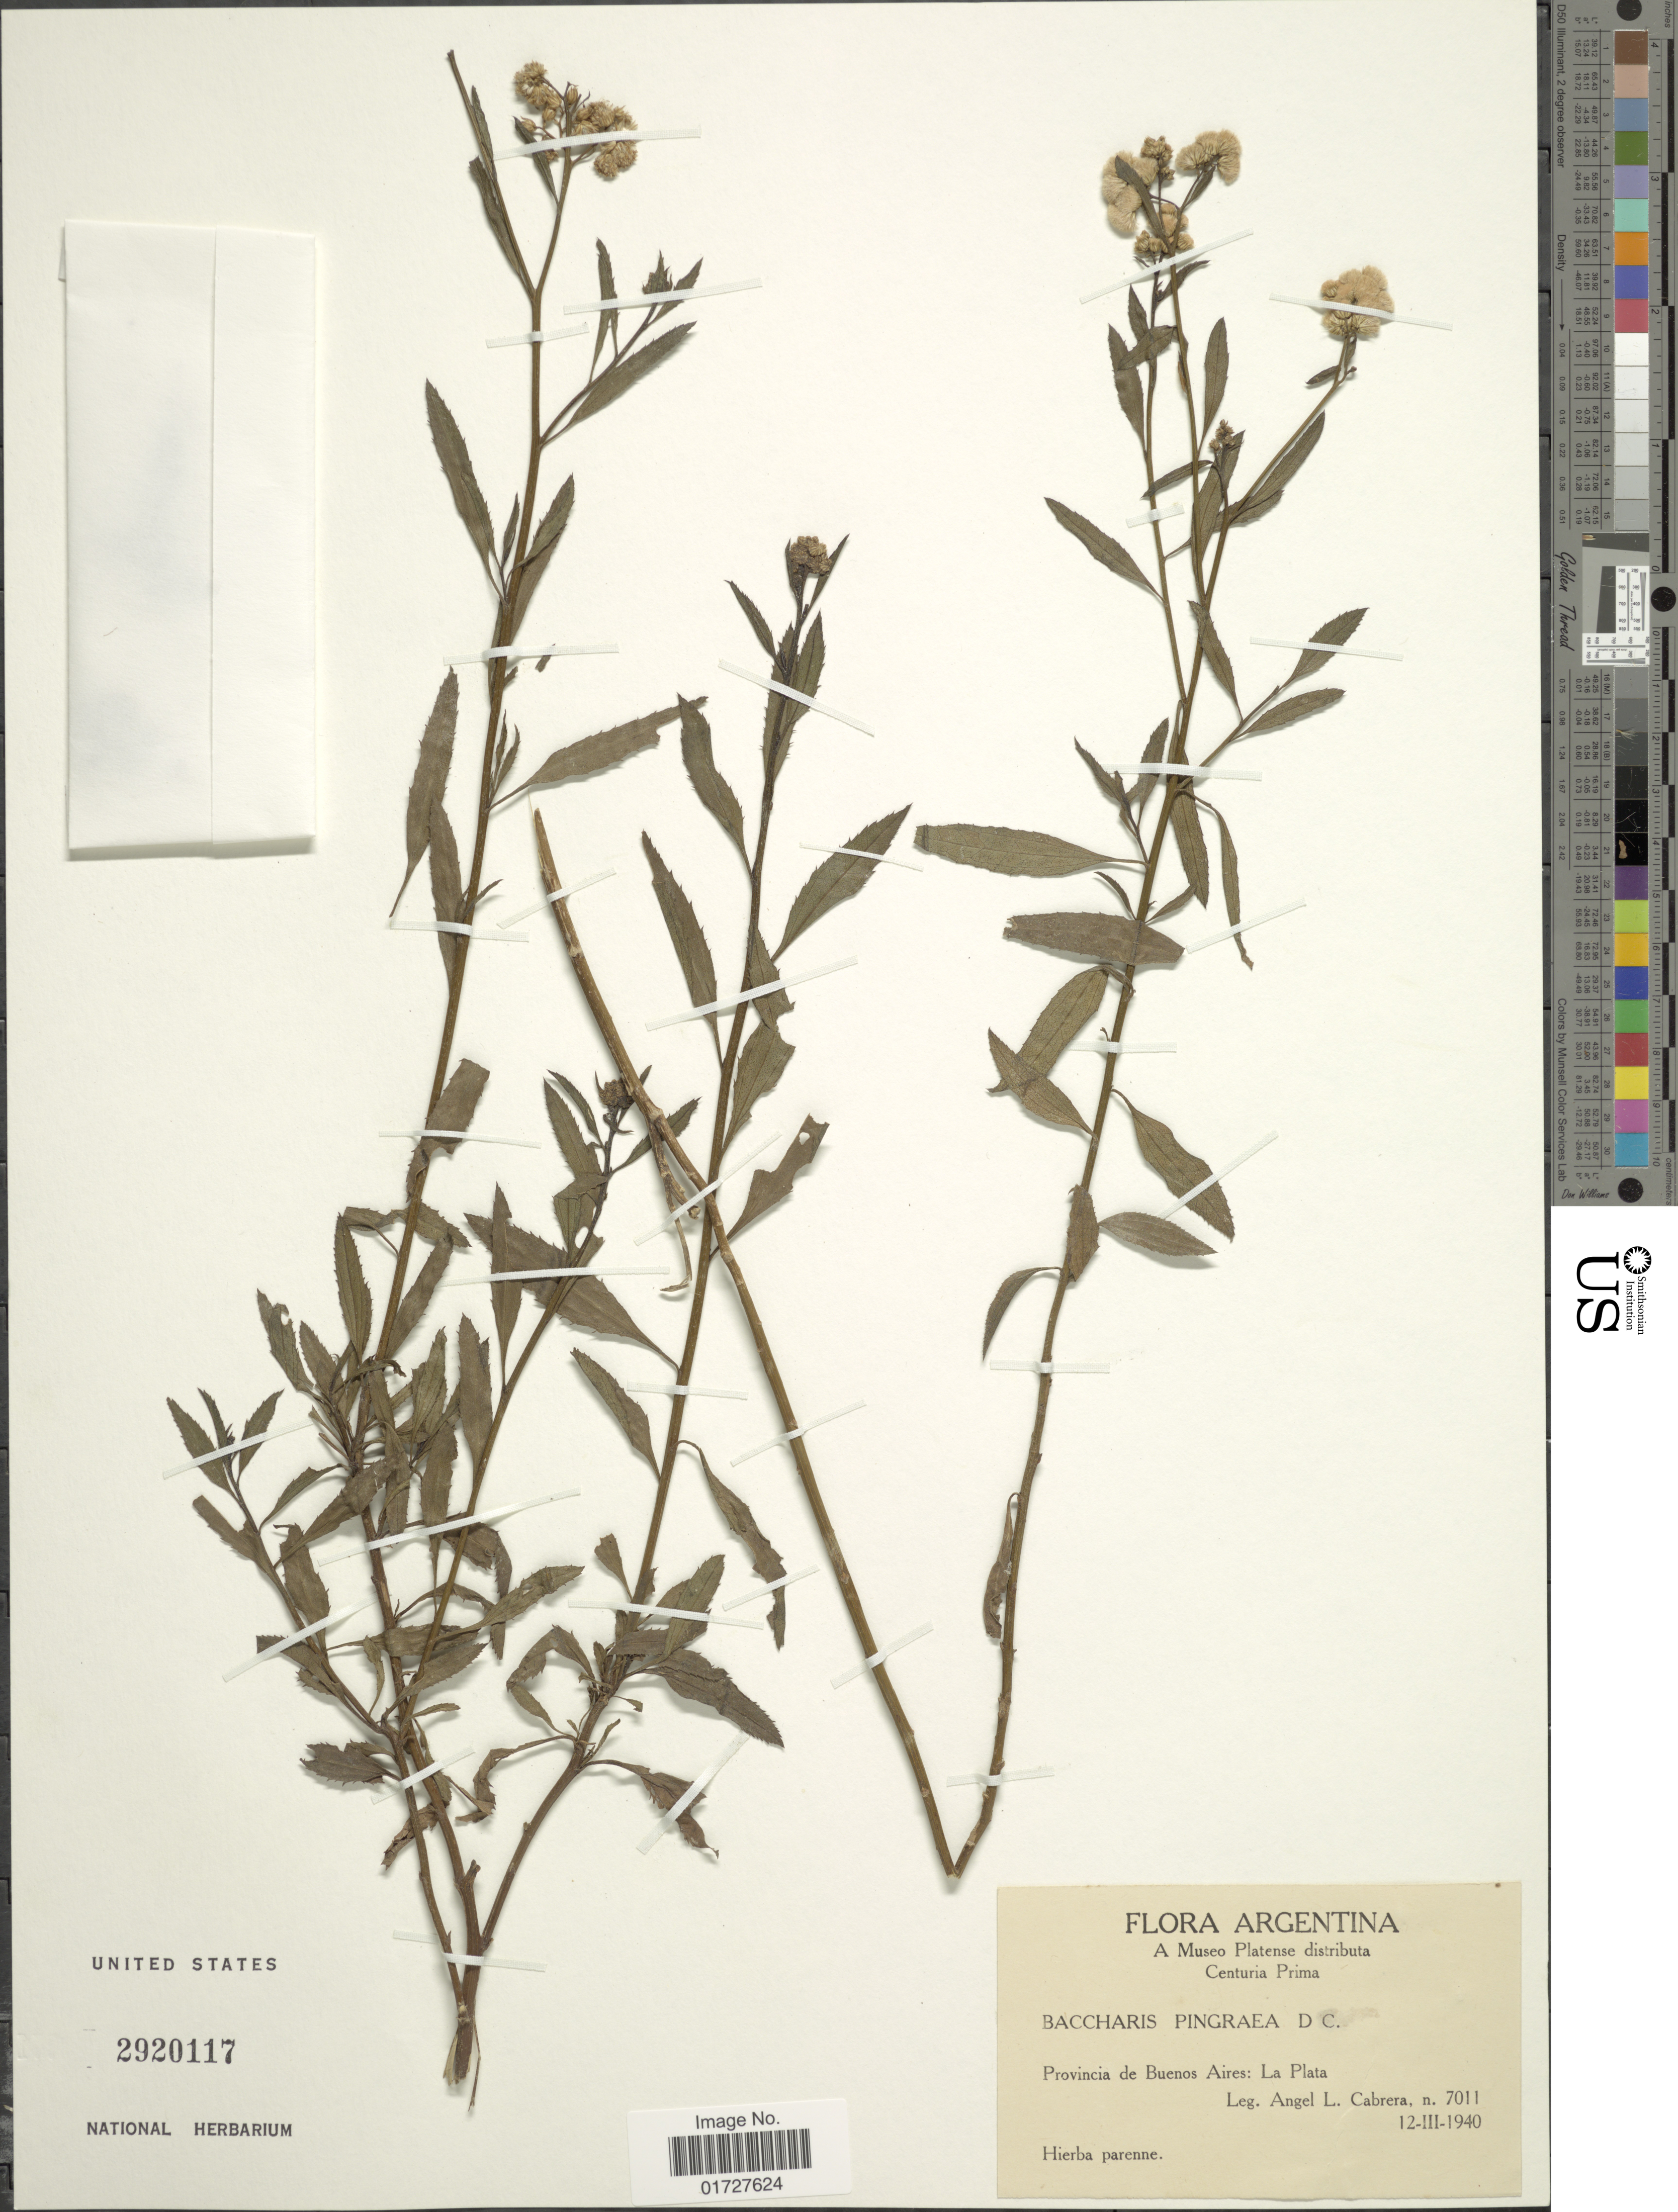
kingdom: Plantae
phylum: Tracheophyta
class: Magnoliopsida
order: Asterales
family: Asteraceae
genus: Baccharis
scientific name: Baccharis pingraea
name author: DC.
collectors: A. L. Cabrera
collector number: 7011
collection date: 1940-03-12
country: Argentina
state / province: Buenos Aires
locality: La Plata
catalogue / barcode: US 2920117